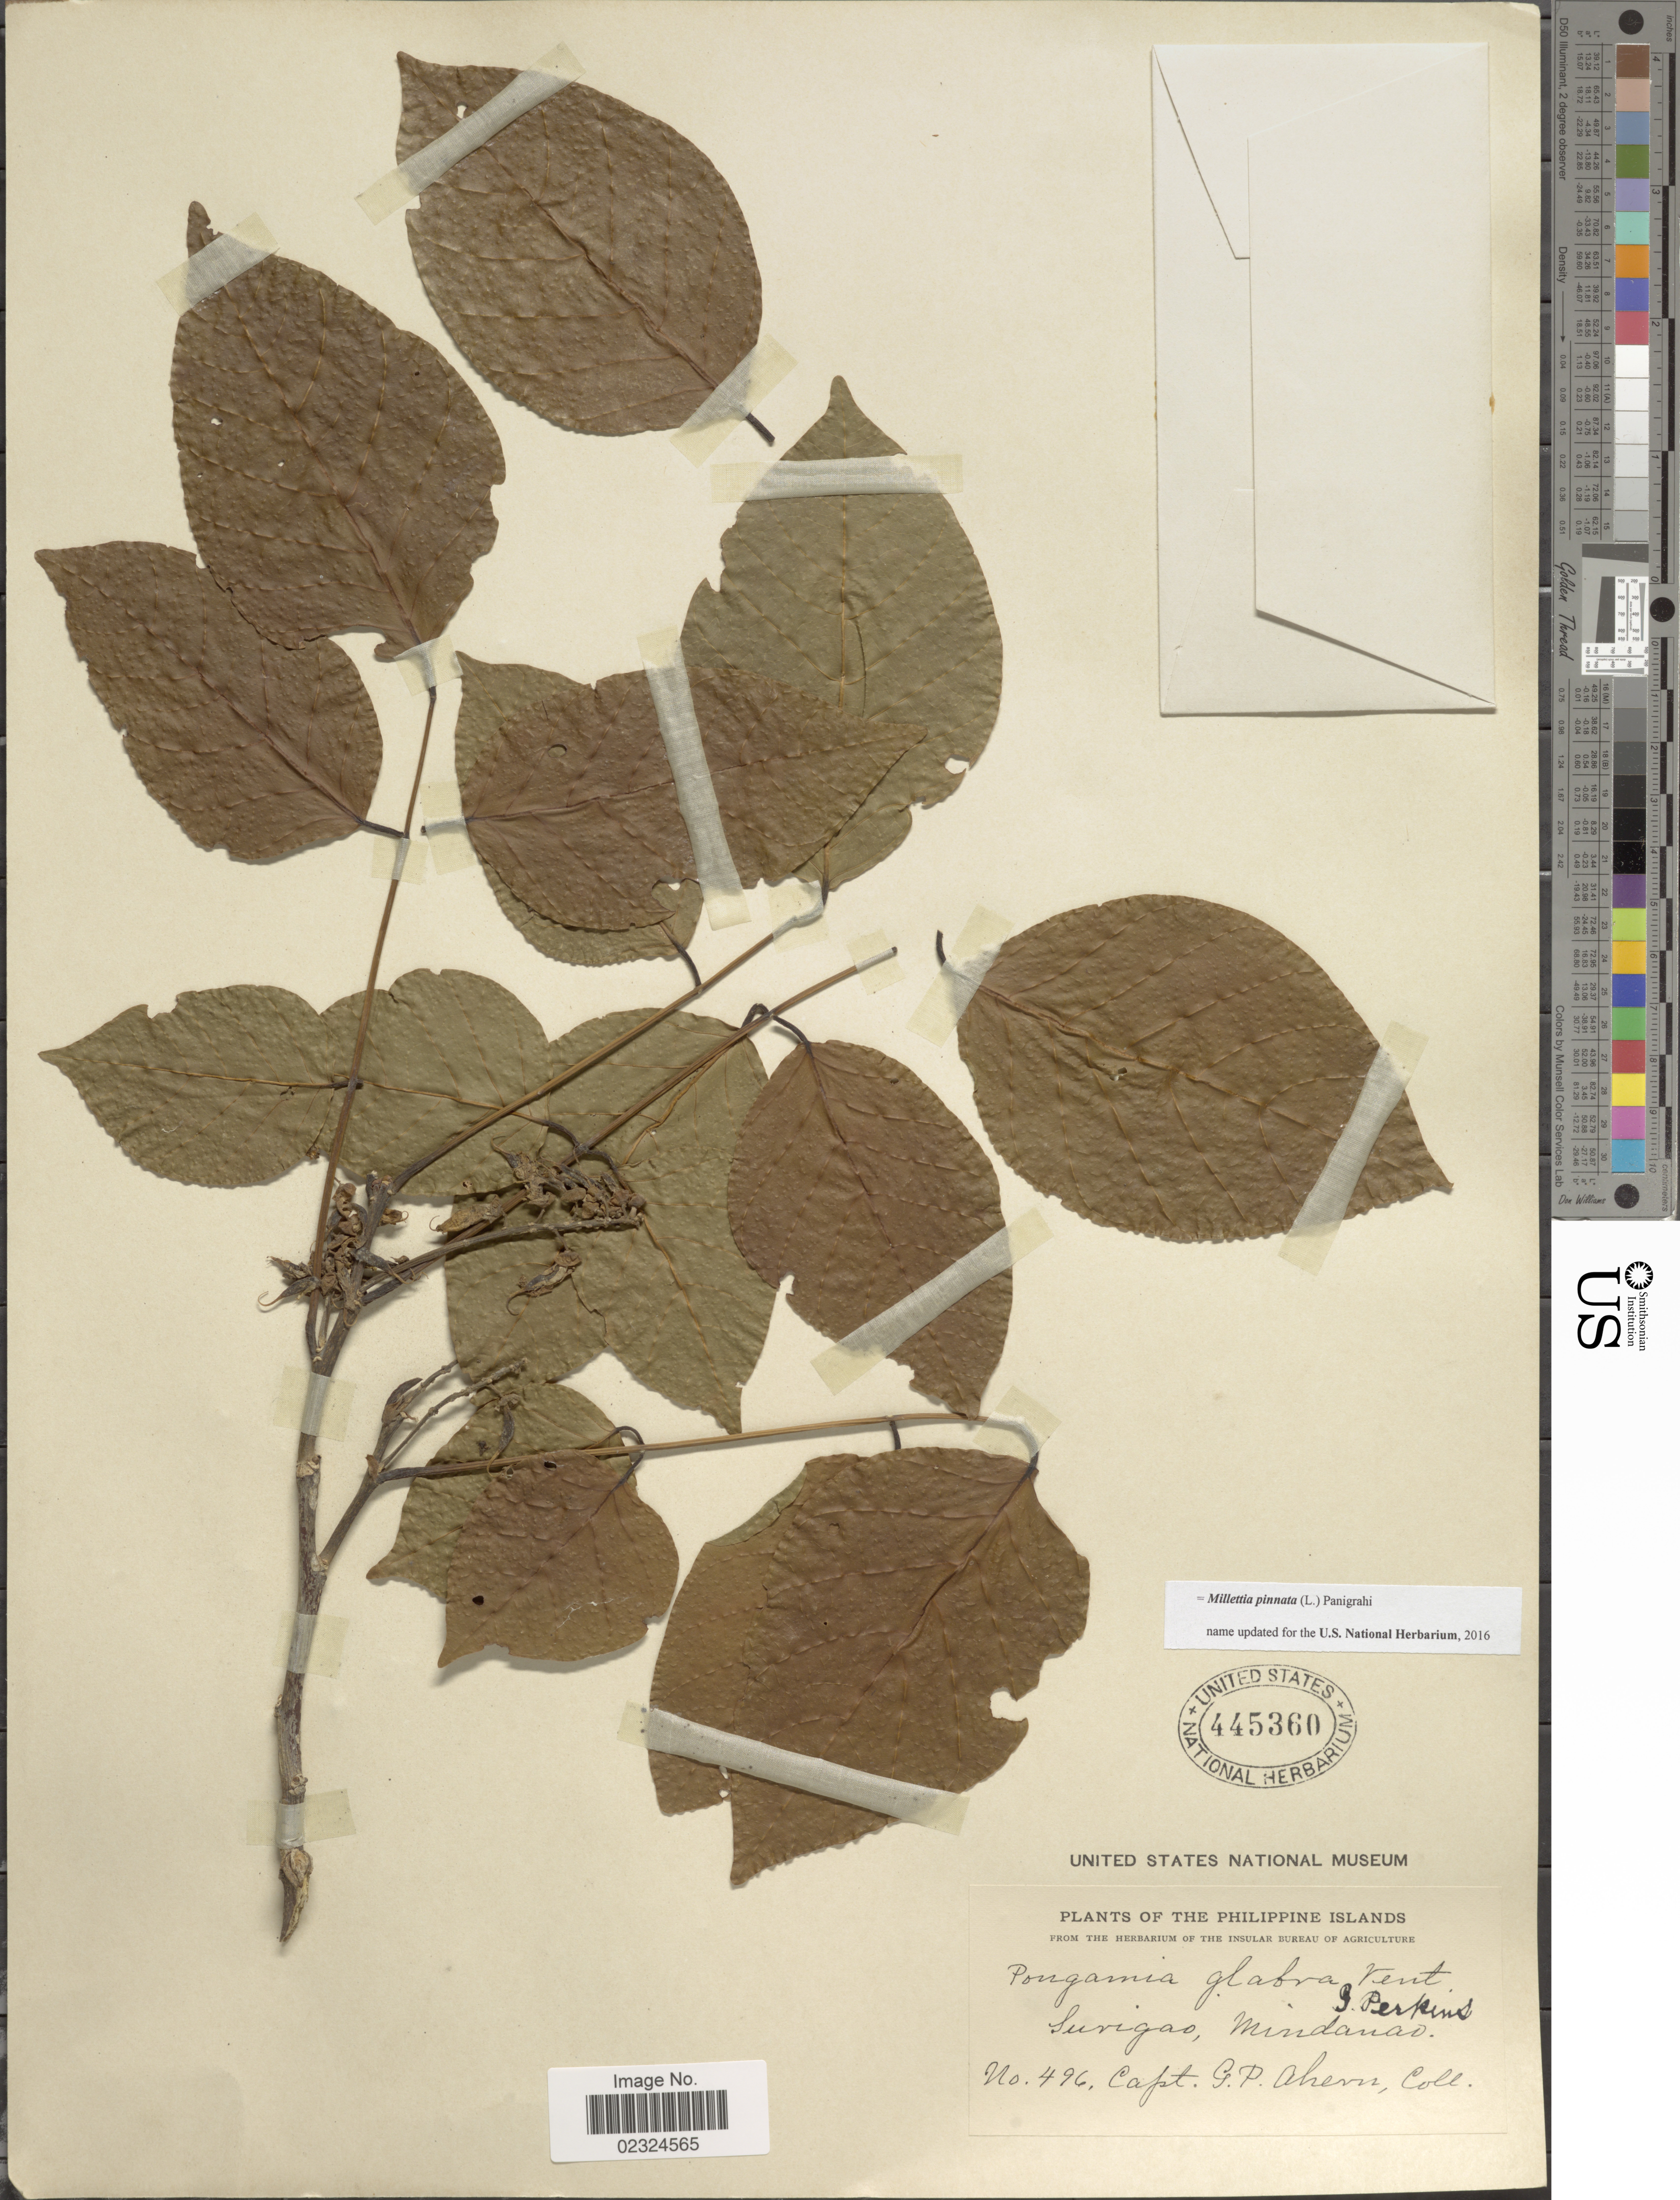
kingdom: Plantae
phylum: Tracheophyta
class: Magnoliopsida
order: Fabales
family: Fabaceae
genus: Millettia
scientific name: Millettia pinnata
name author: (L.) Panigrahi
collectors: G. Ahern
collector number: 496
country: Philippines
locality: Survigao, Mindanao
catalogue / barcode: US 445360